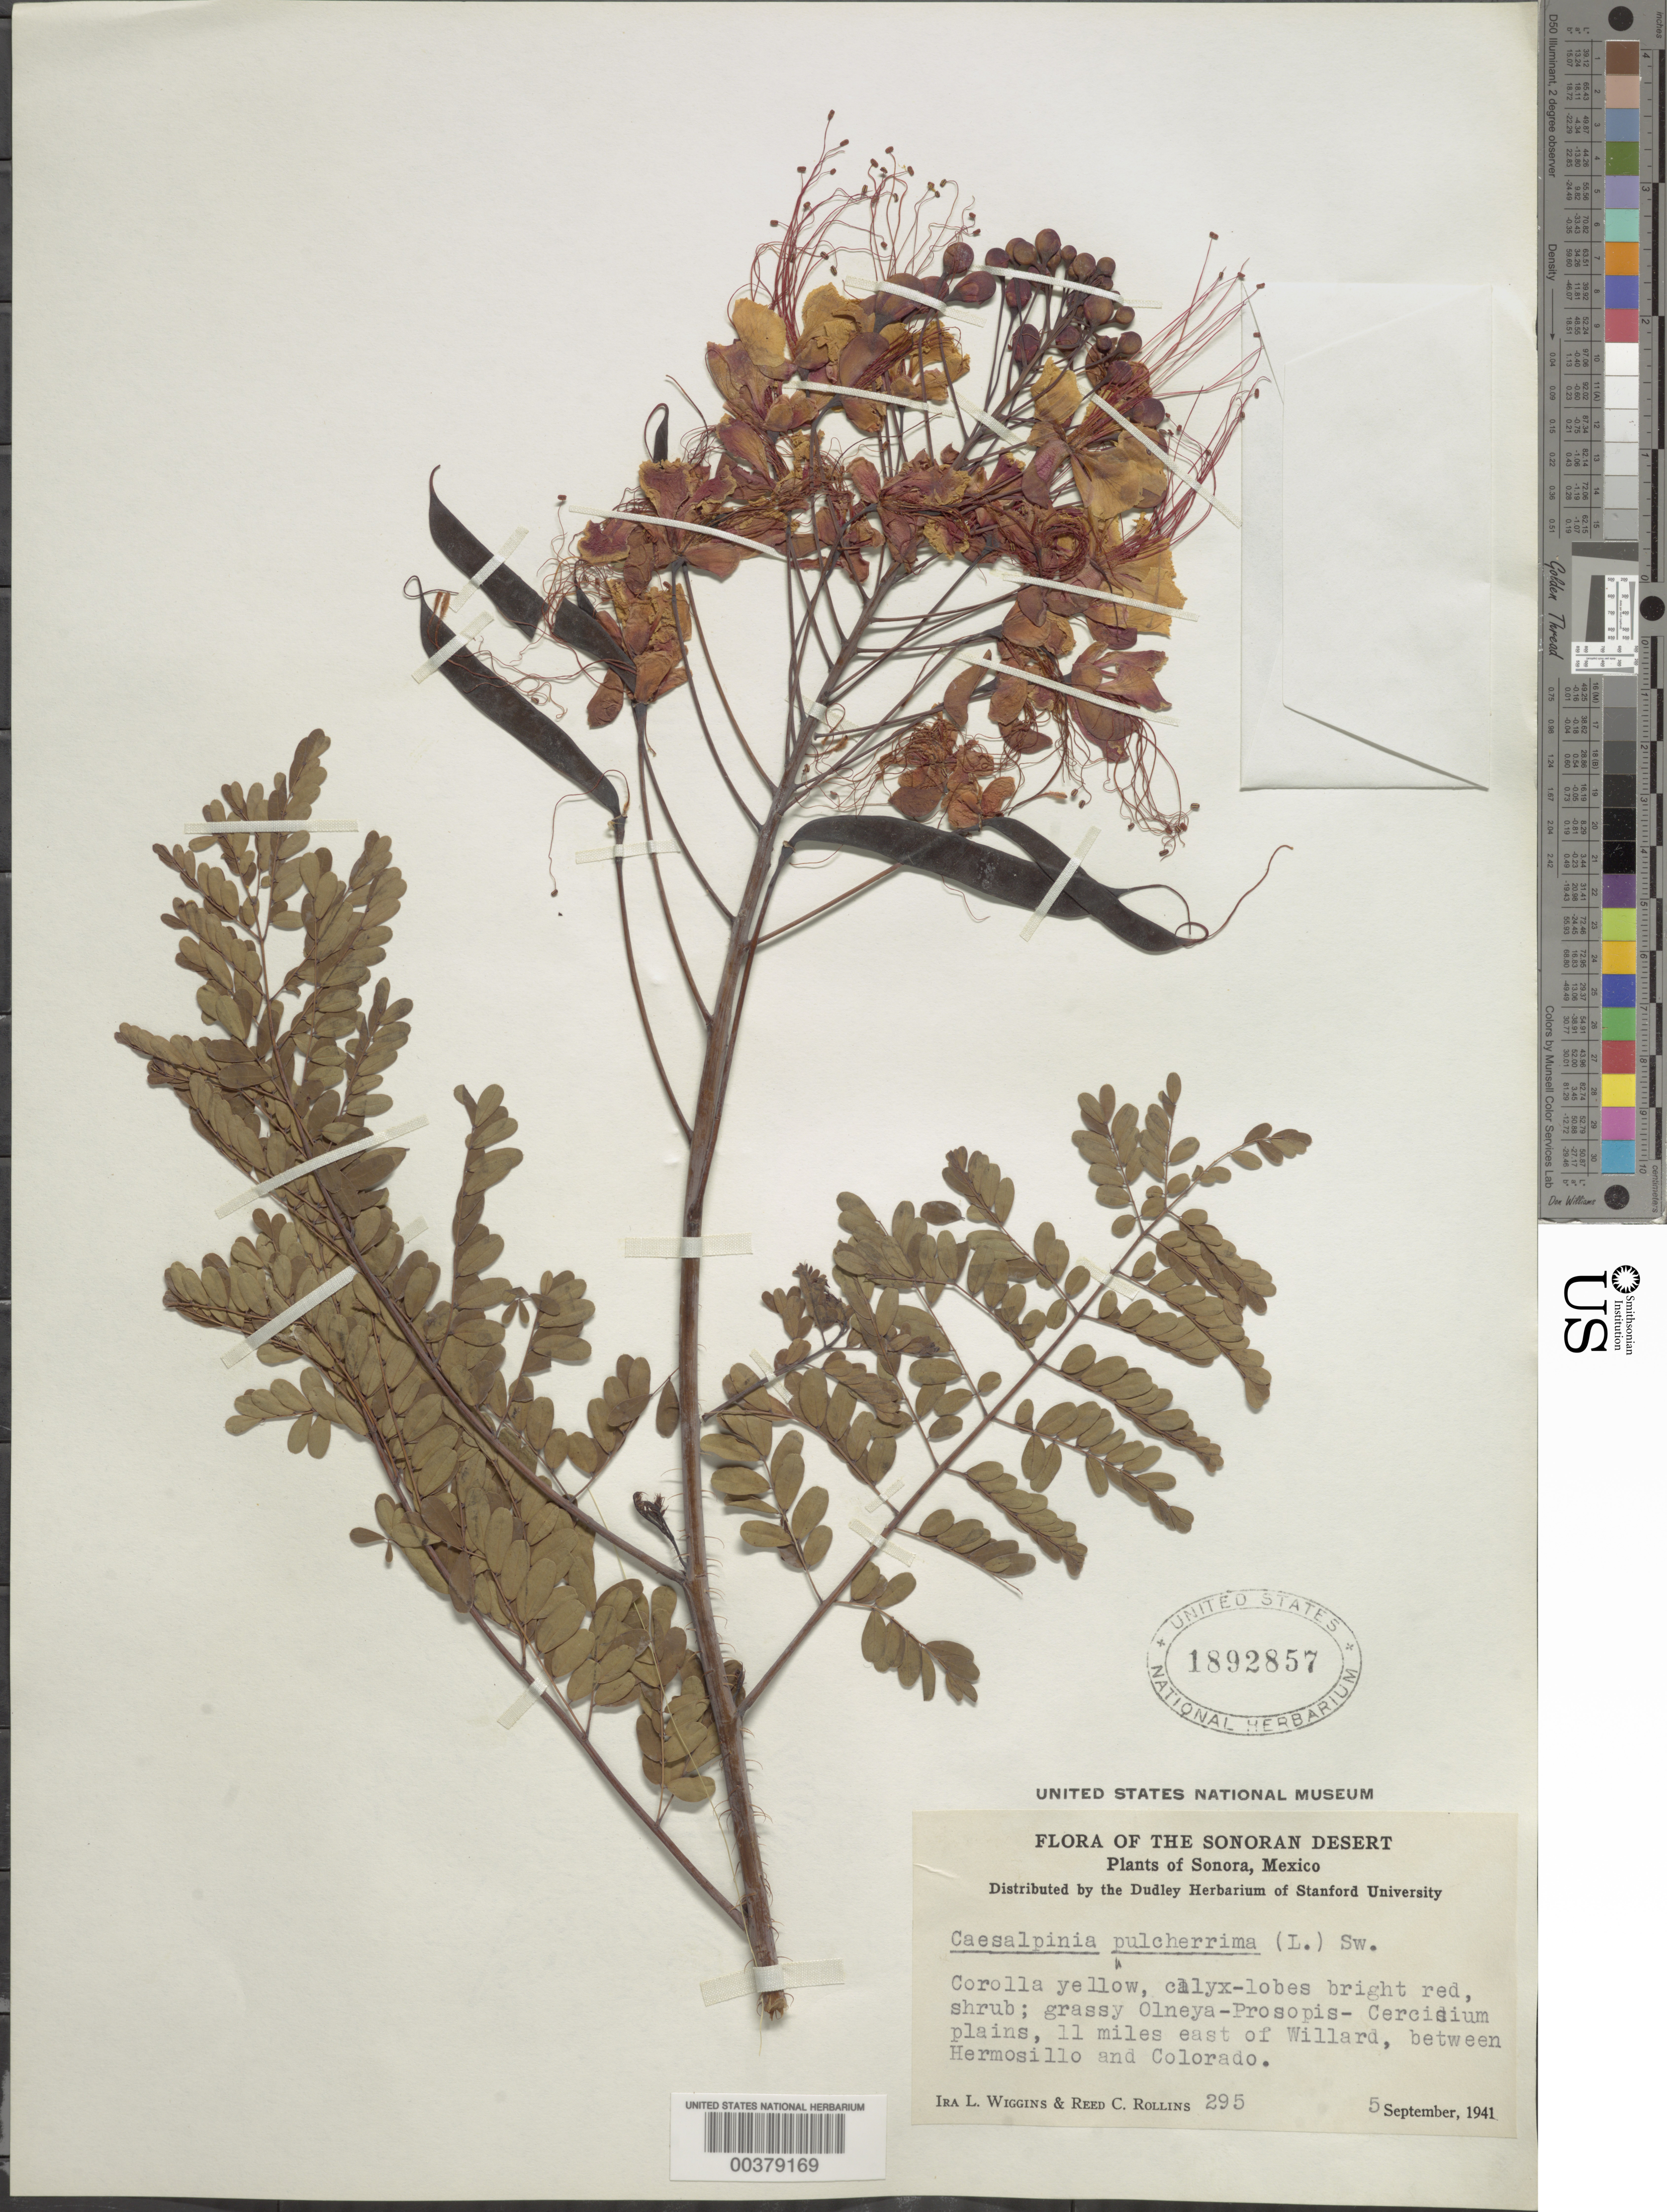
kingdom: Plantae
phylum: Tracheophyta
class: Magnoliopsida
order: Fabales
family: Fabaceae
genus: Caesalpinia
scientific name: Caesalpinia pulcherrima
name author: (L.) Sw.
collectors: I. L. Wiggins & R. C. Rollins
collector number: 295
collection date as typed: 05 Sep 1941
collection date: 1941-09-05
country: Mexico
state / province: Sonora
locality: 11 mi E of Willared, between Hormosillo and Colorado; Sonoran Desert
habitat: Grassy plains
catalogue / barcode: US 1892857